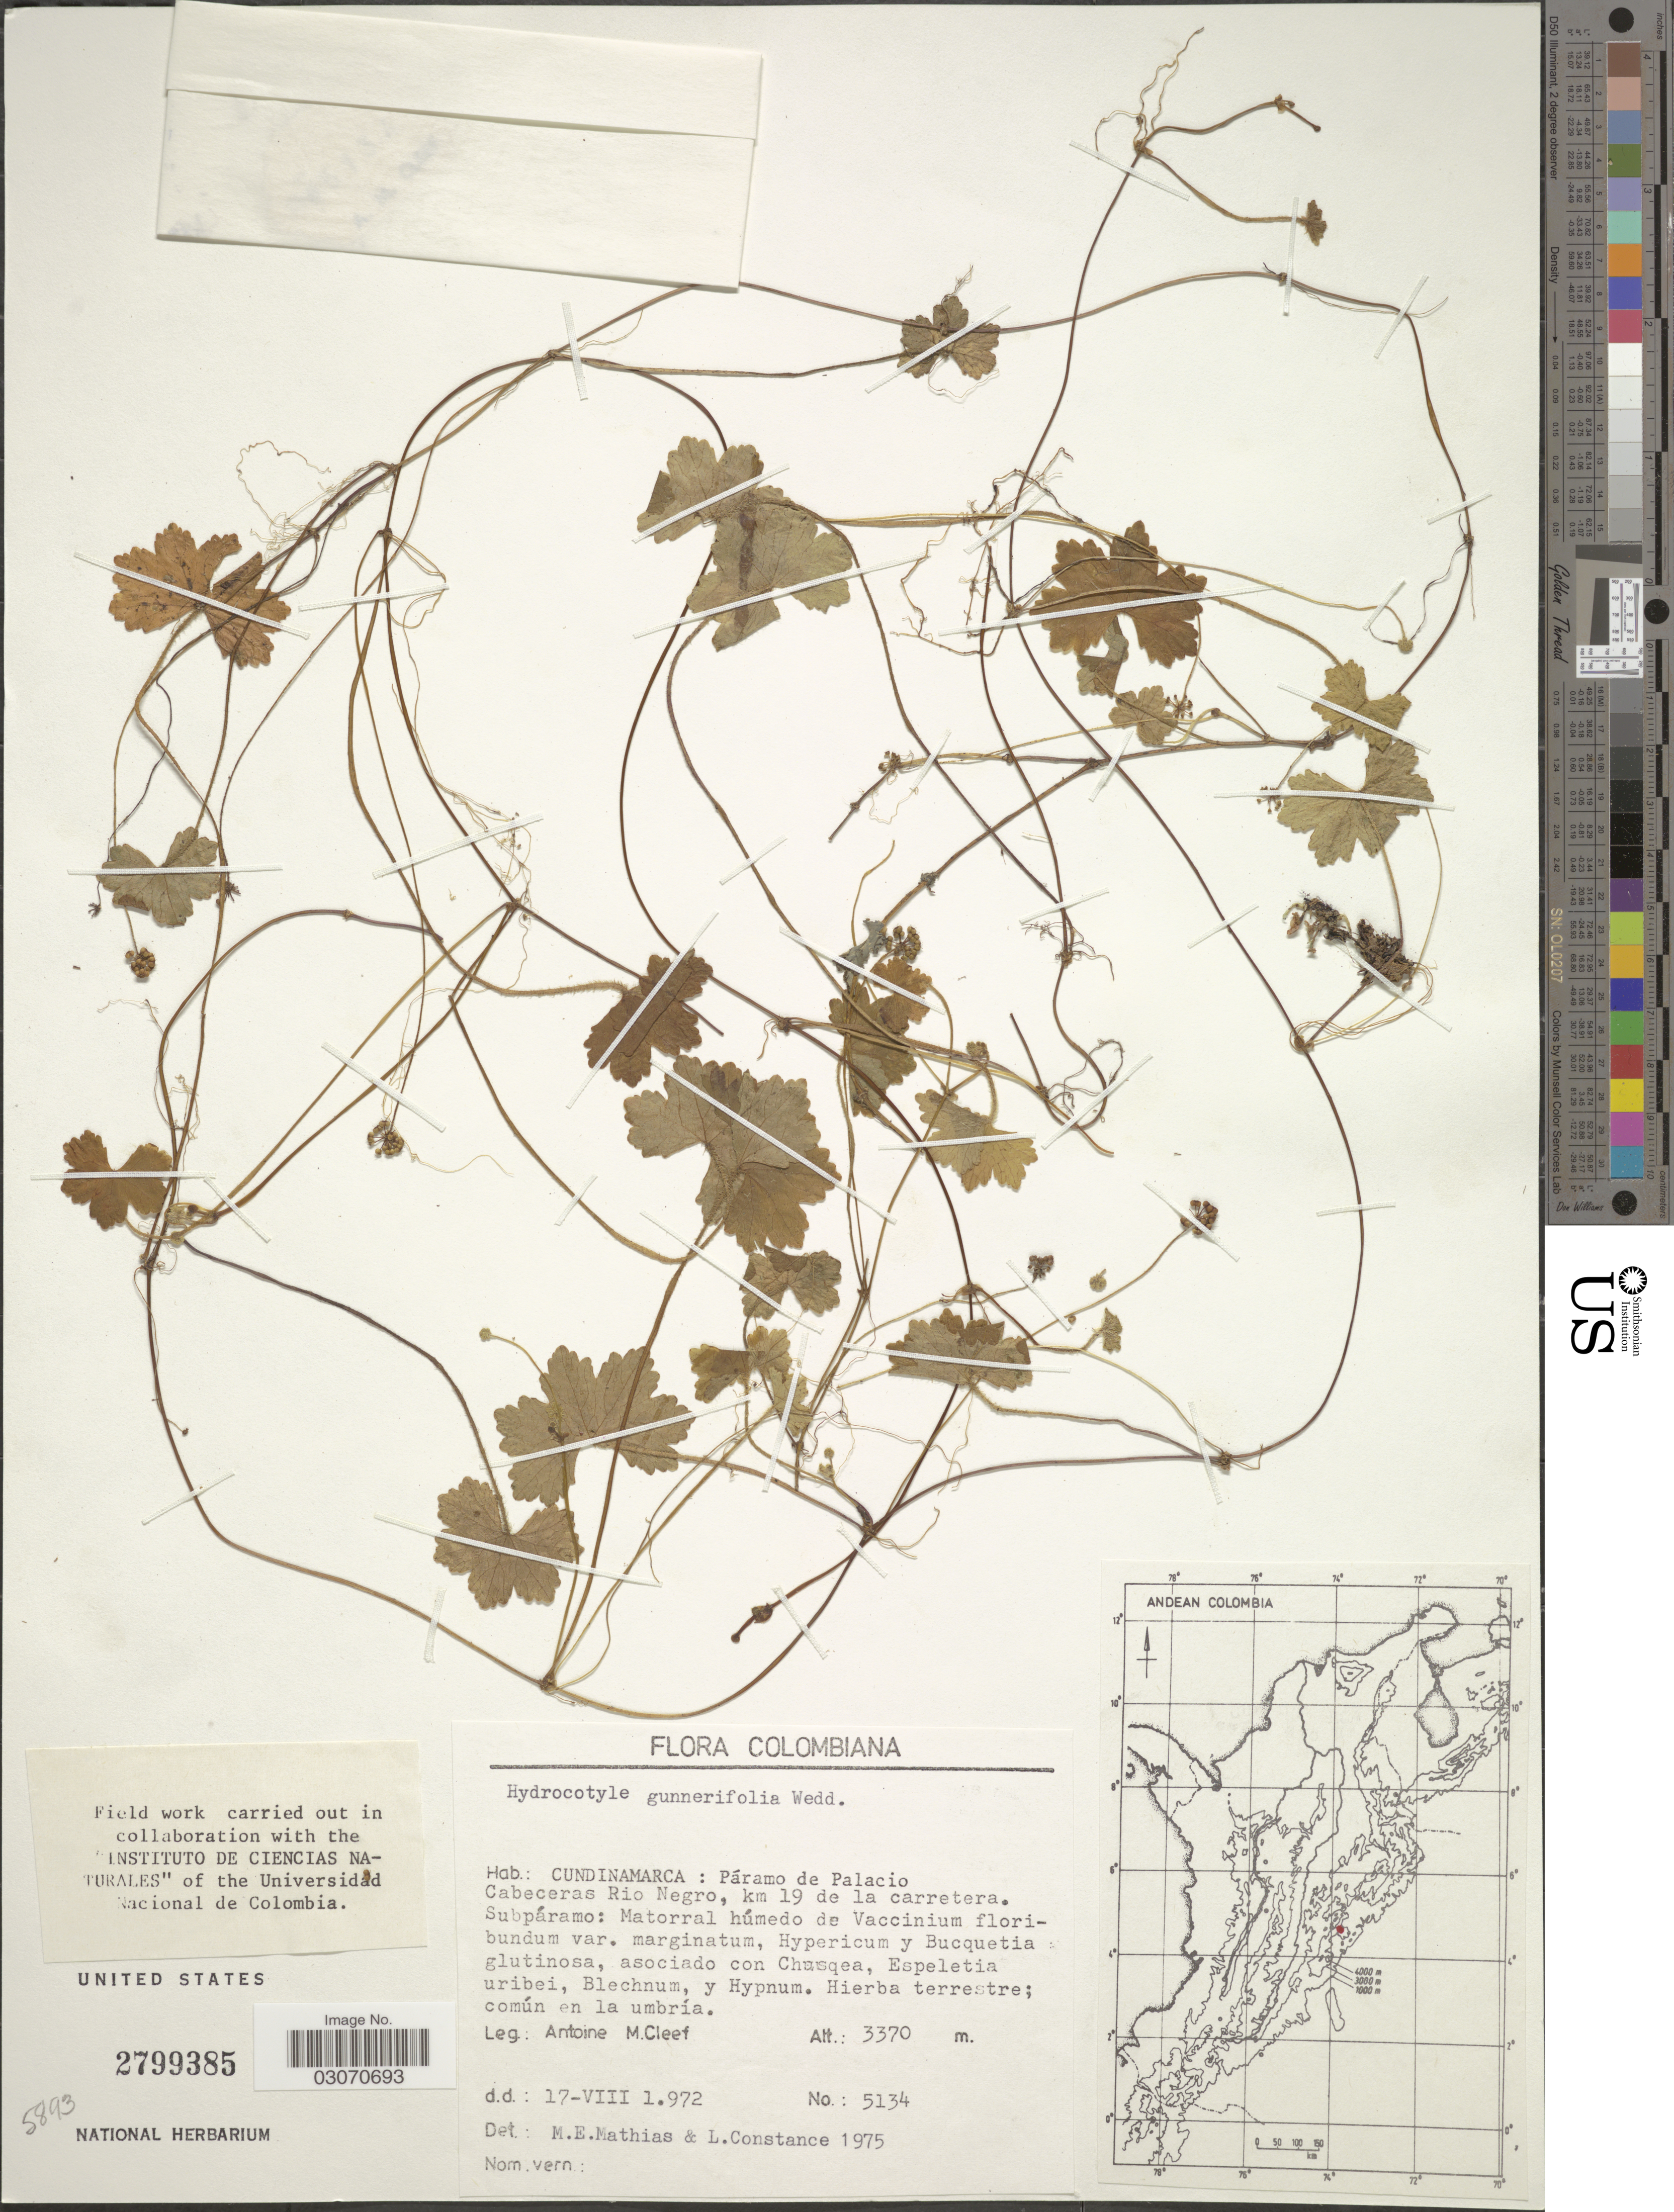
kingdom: Plantae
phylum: Tracheophyta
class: Magnoliopsida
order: Apiales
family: Araliaceae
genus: Hydrocotyle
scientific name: Hydrocotyle sp.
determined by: Mendoza, M.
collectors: A. M. Cleef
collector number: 5134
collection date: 1972-08-17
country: Colombia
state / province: Cundinamarca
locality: Páramo de Palacio Cabeceres Rio Negro, km 19 de la carretera.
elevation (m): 3370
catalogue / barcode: US 2799385